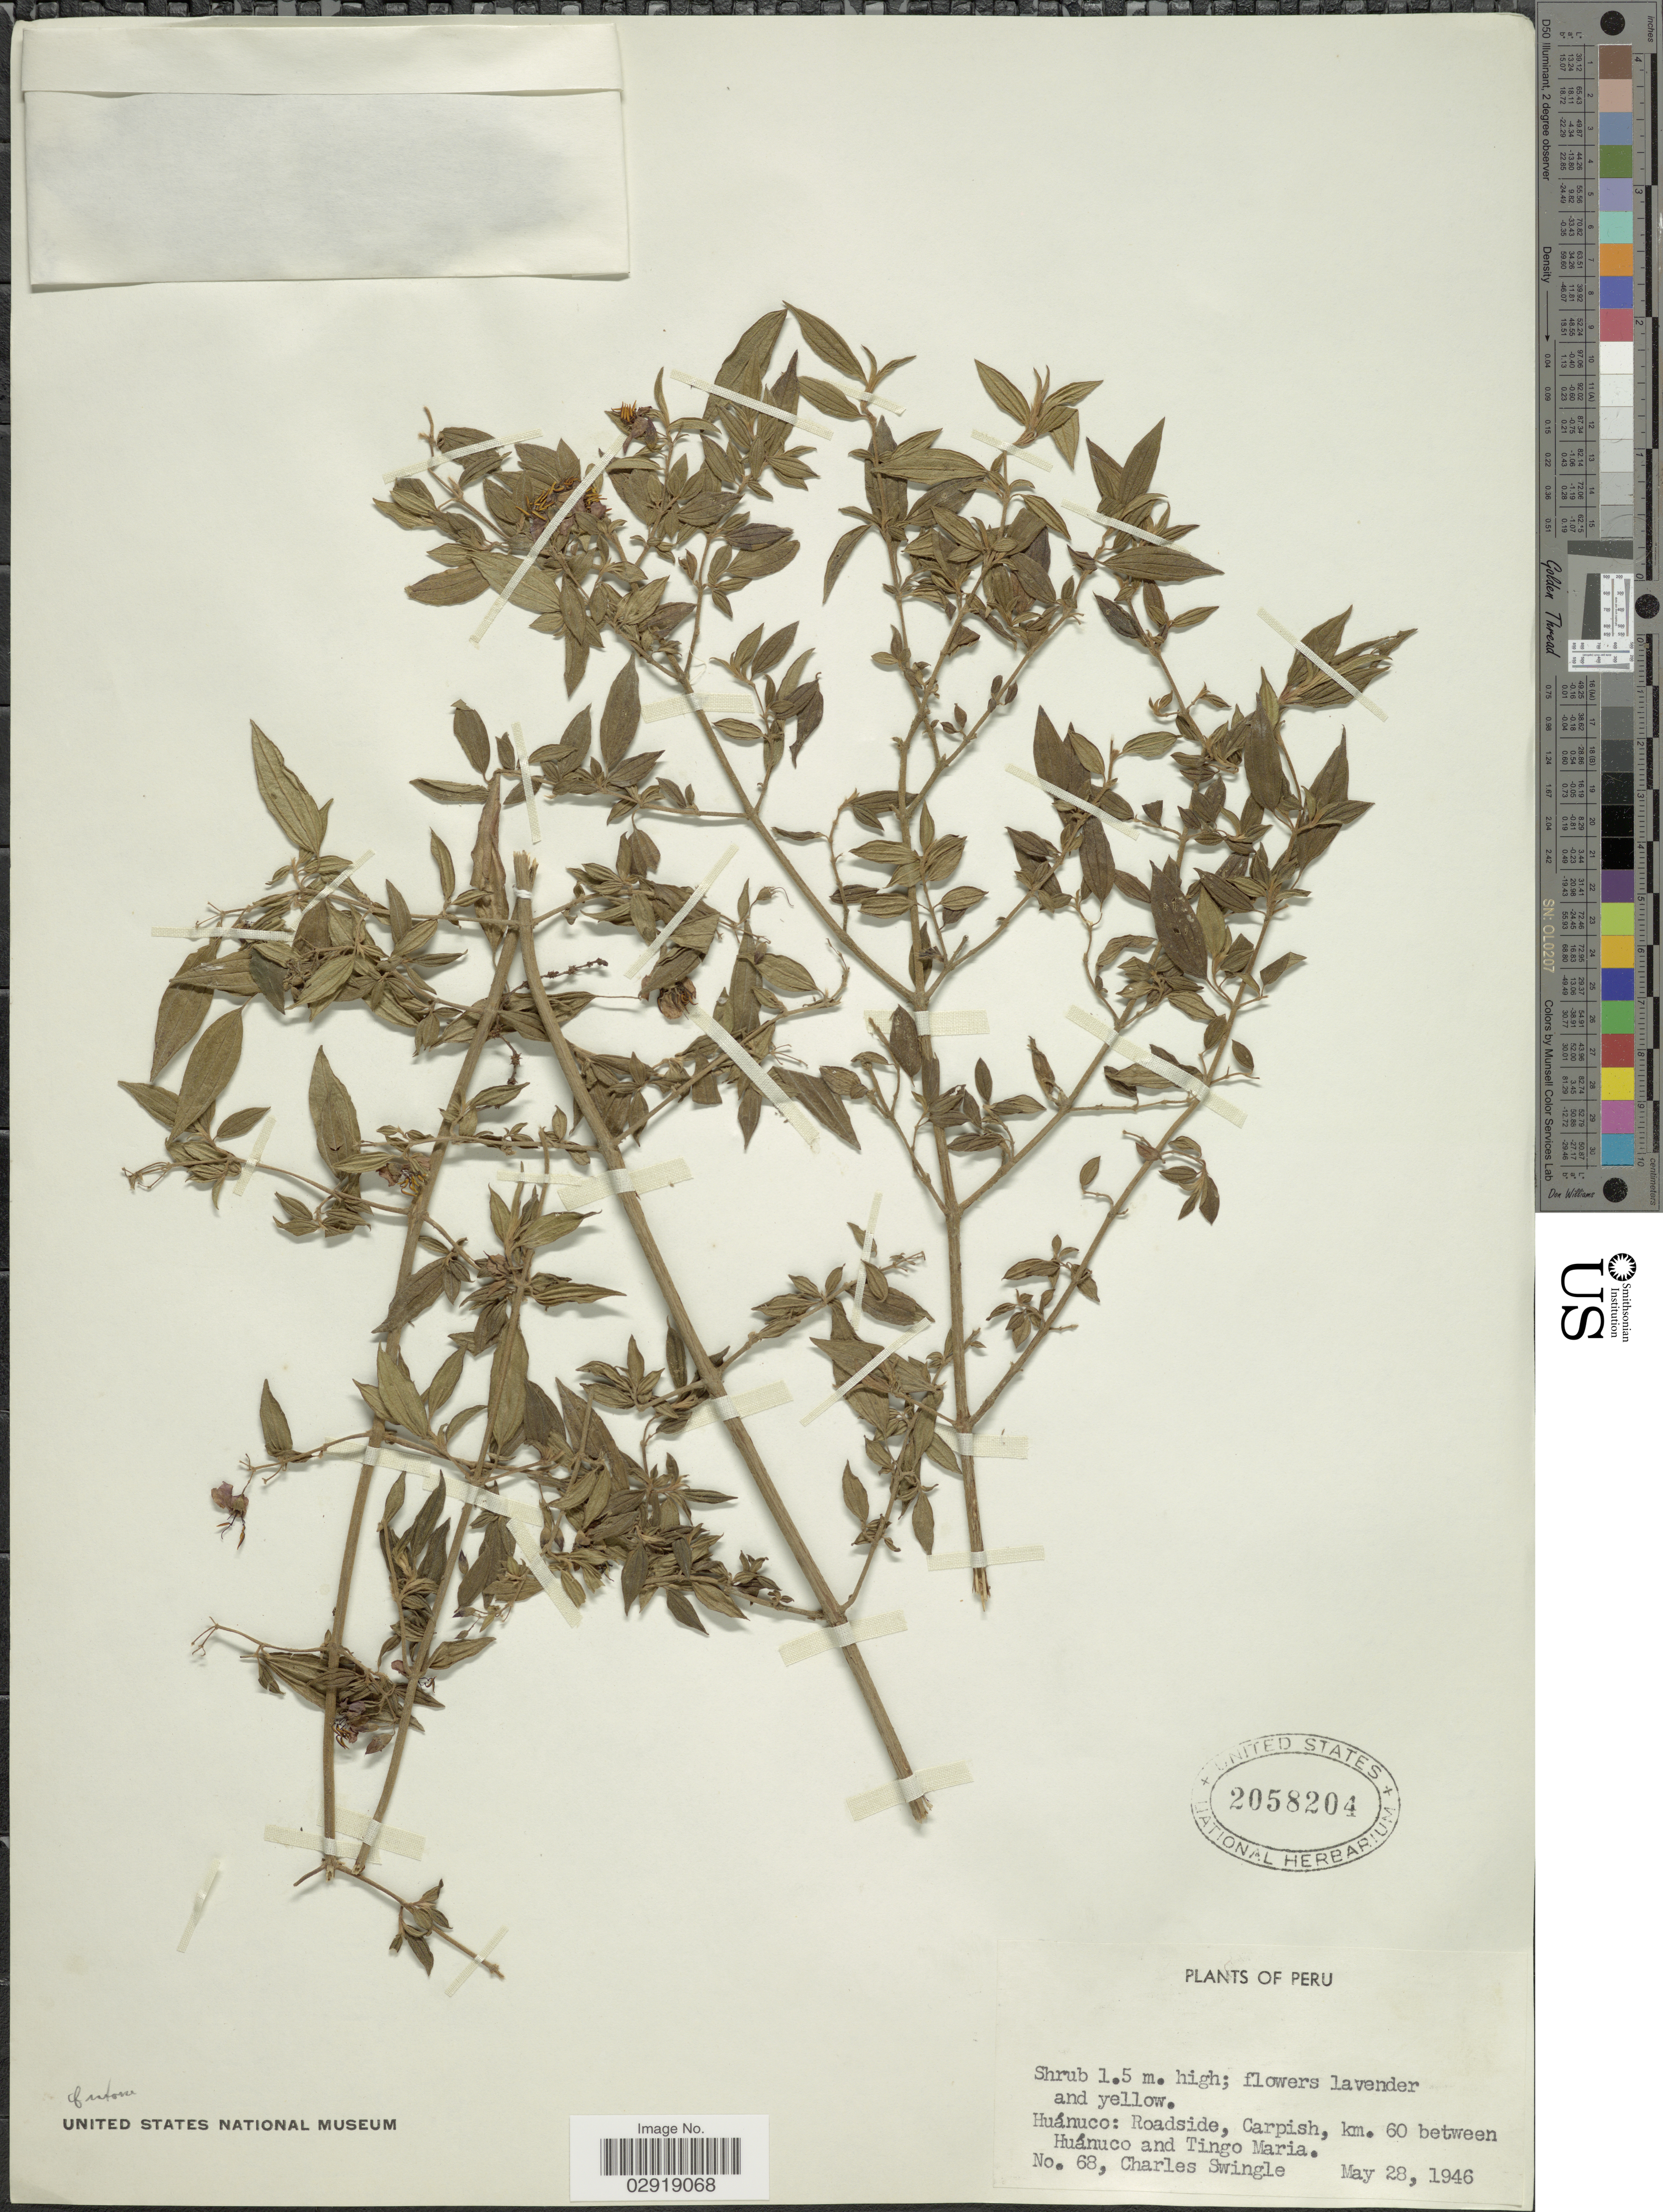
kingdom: Plantae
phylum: Tracheophyta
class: Magnoliopsida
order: Myrtales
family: Melastomataceae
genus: Chaetogastra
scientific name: Chaetogastra sp.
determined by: Michelangeli, F. A.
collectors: C. Swingle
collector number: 68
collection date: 1946-05-28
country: Peru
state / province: Huánuco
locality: Roadside, Carpish, km. 60 between Huáuco and Tingo Maria.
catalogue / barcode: US 2058204